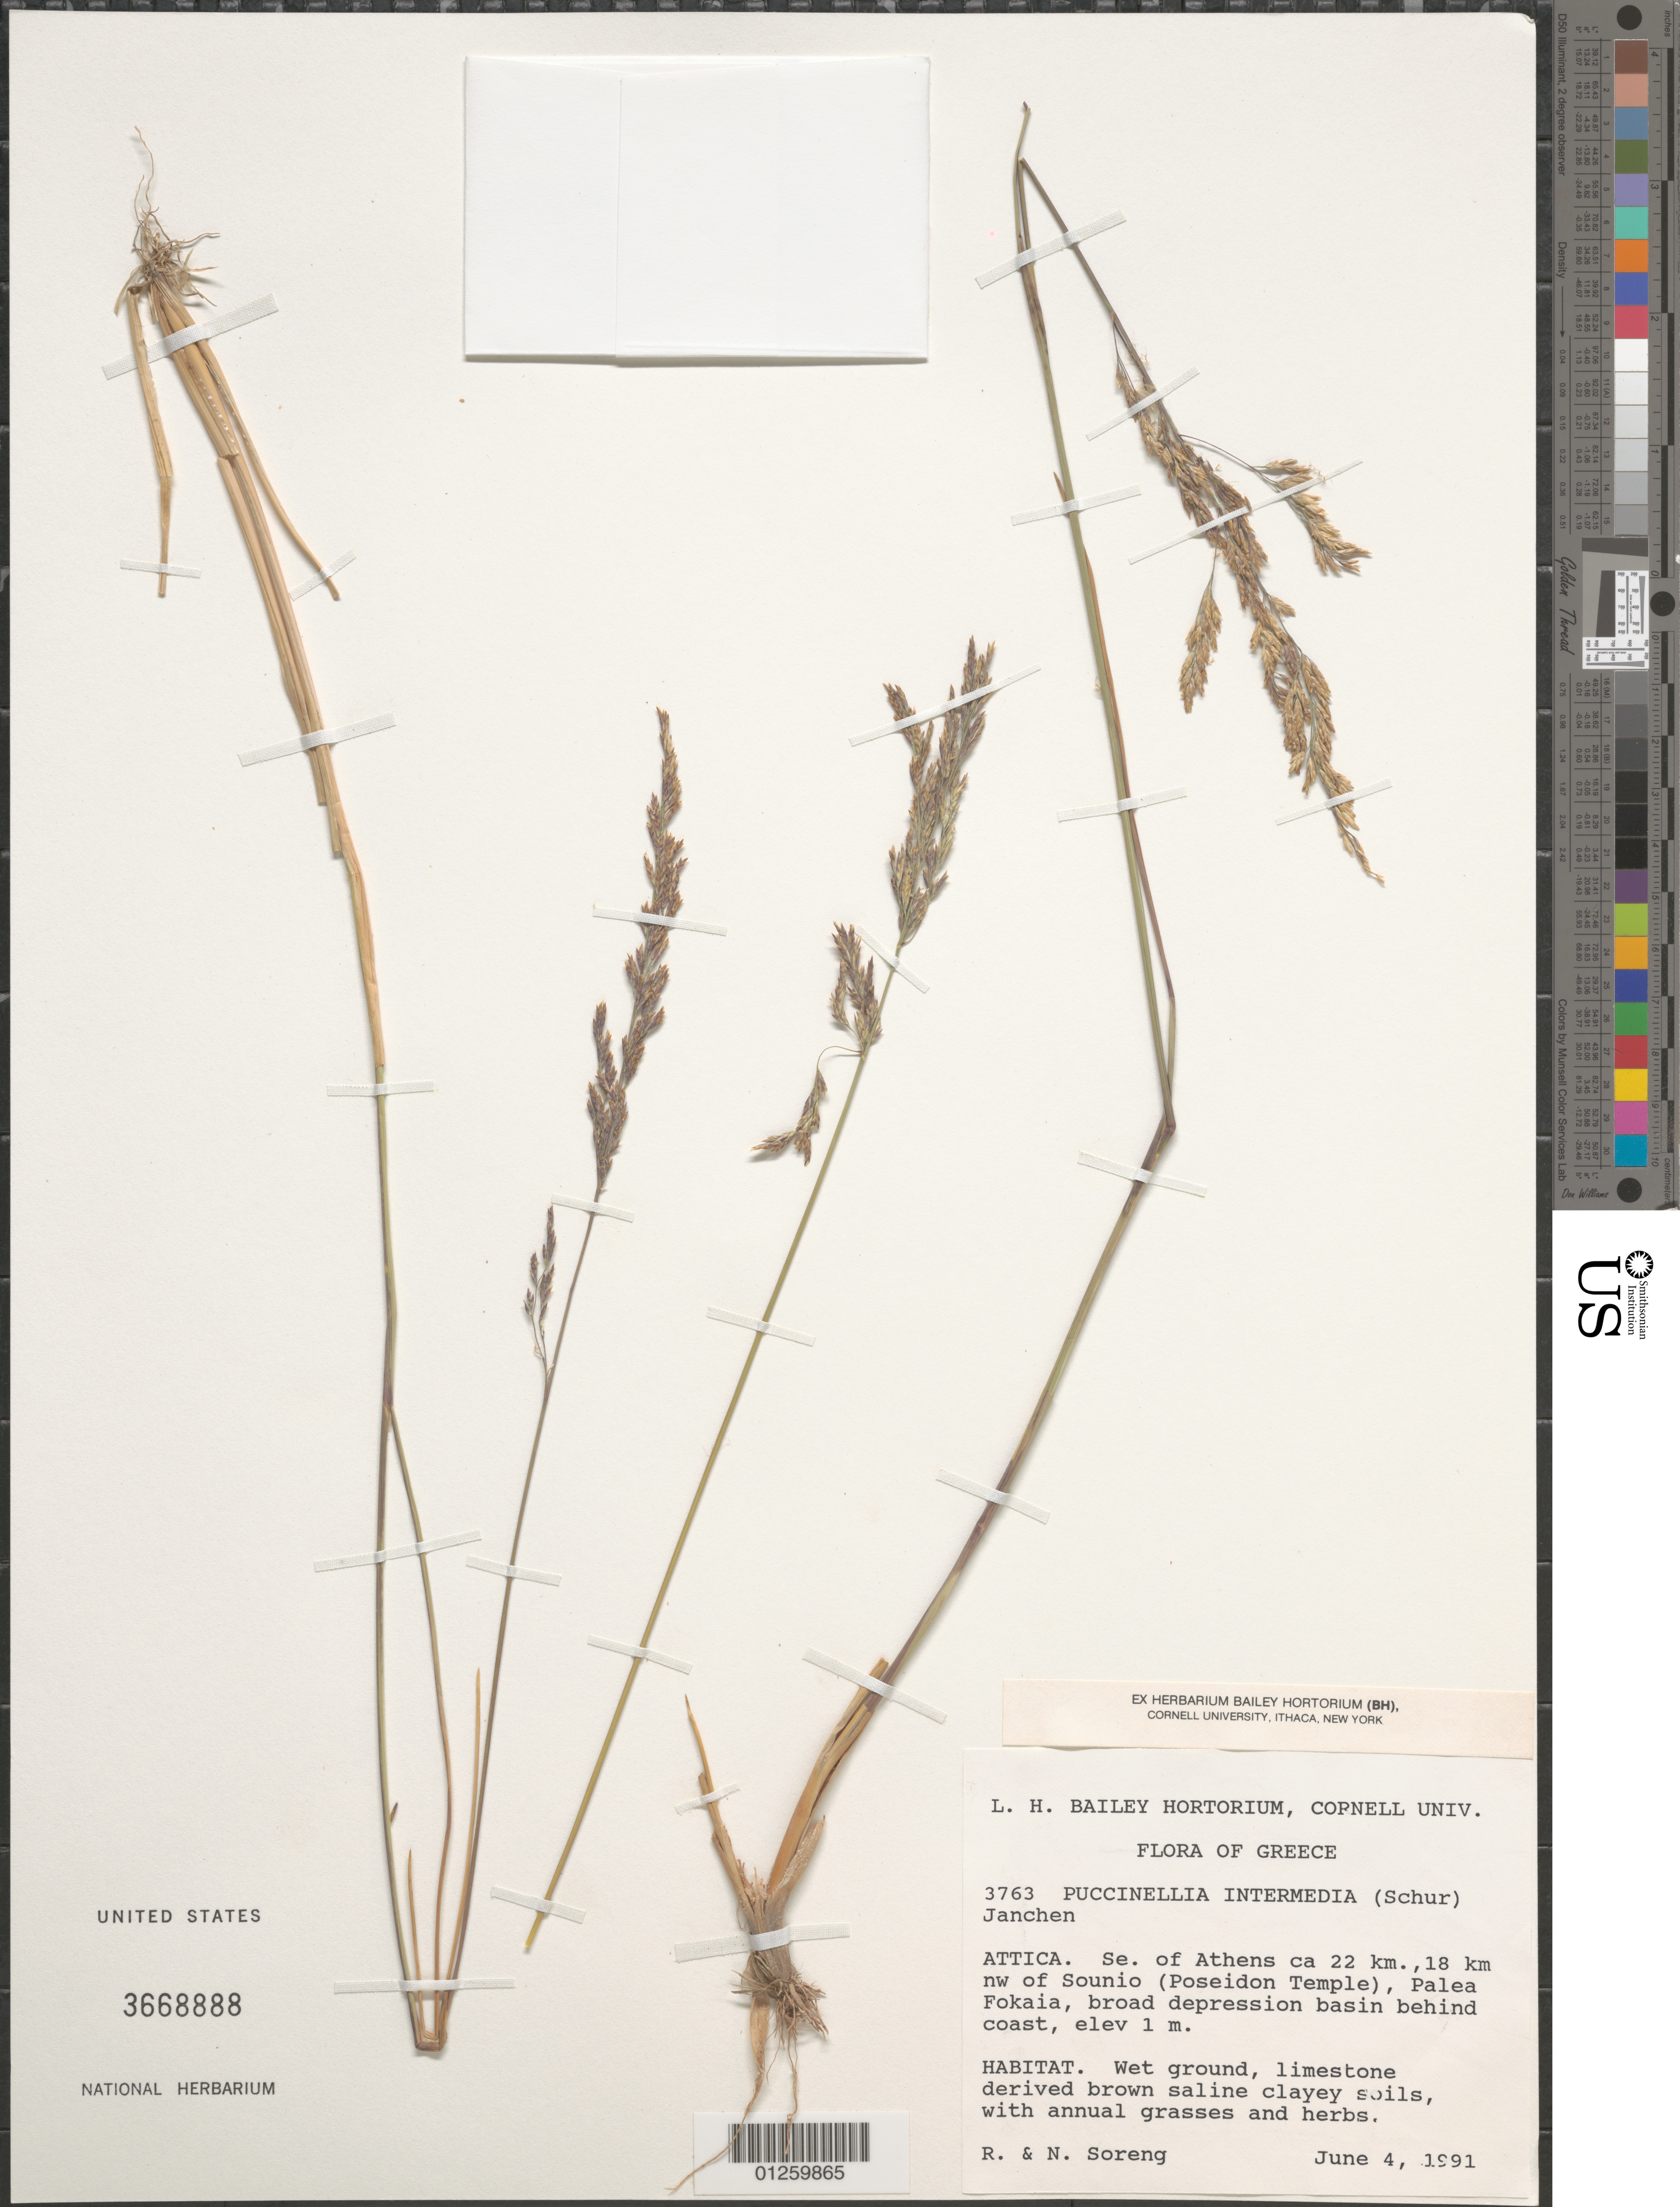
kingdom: Plantae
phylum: Tracheophyta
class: Liliopsida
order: Poales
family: Poaceae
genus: Puccinellia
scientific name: Puccinellia festuciformis subsp. lagascana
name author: Julia & J.M. Monts.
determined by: Soreng, Robert J., Research Associate (BOT), Smithsonian Institution - National Museum of Natural History (UNITED STATES)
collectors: R. J. Soreng & N. L. Soreng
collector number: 3763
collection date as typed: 04 Jun 1991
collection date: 1991-06-04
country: Greece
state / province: Attica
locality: SE of Athens ca 22 km., 18 km NW of Sounio (Poseidon Temple), low forested hills near coast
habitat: Wet ground, limestone derived brown saline clayey soils, with annual grasses and herbs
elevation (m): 2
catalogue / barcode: US 3668888